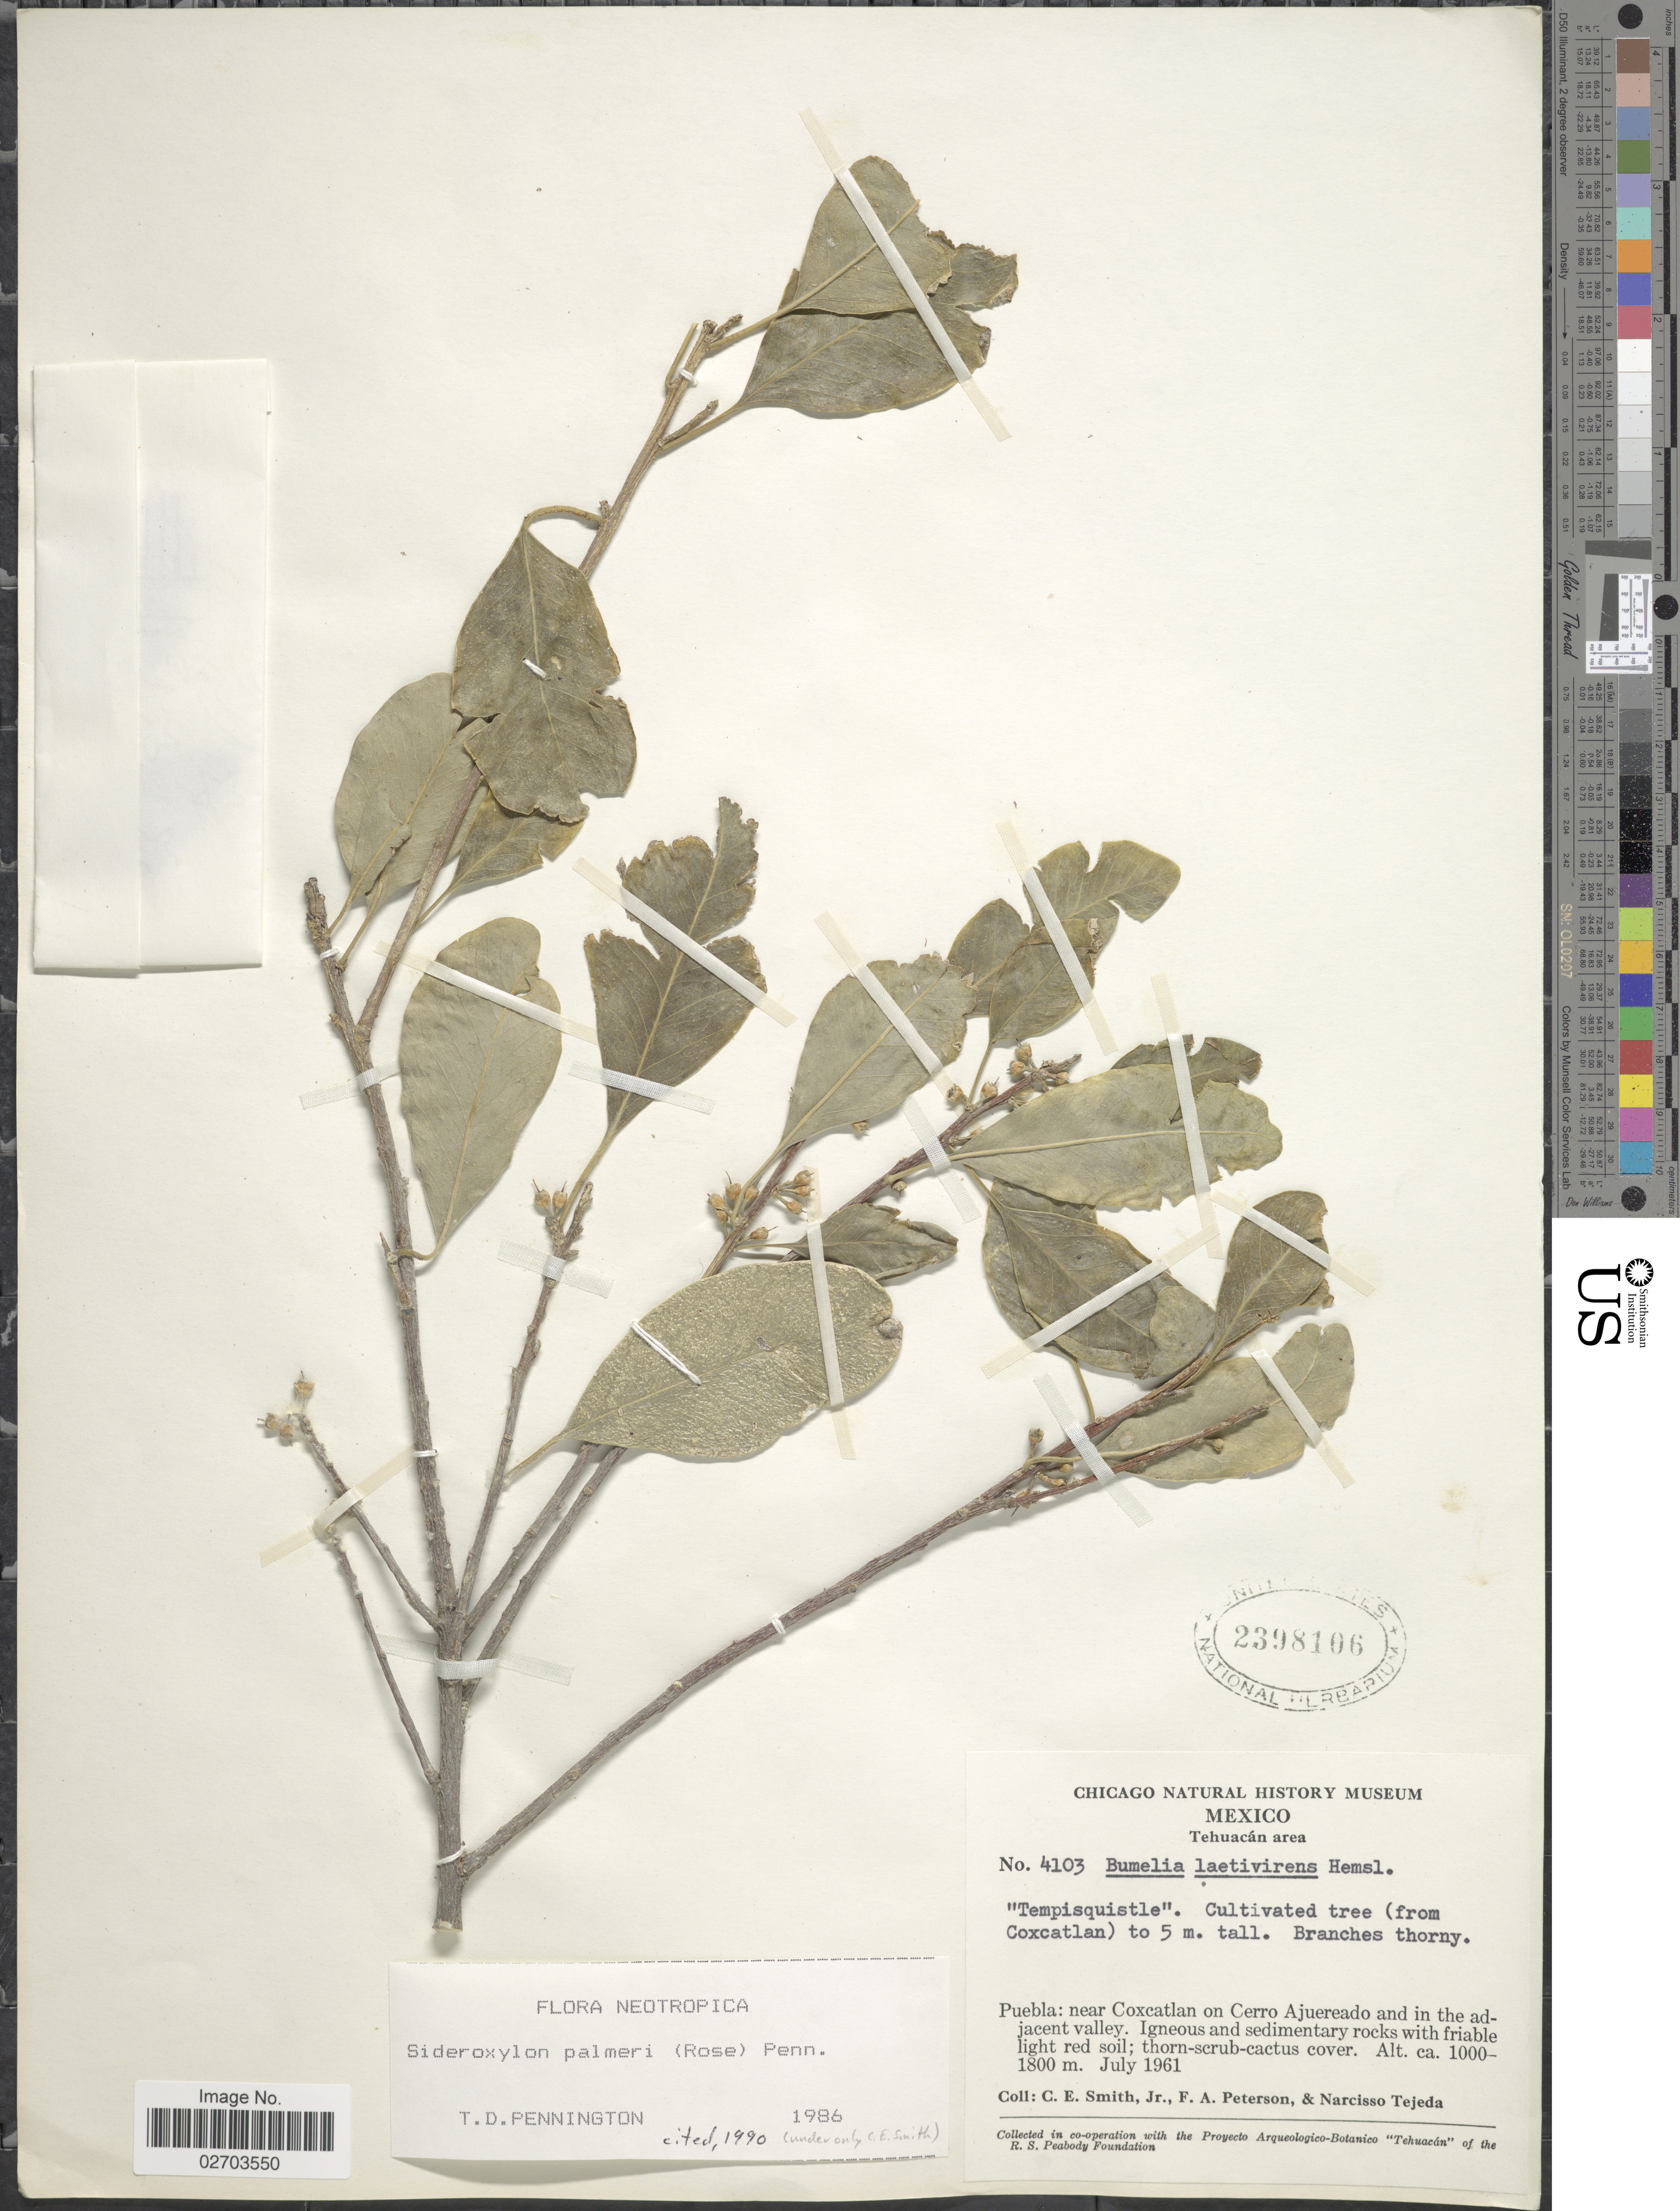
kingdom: Plantae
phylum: Tracheophyta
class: Magnoliopsida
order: Ericales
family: Sapotaceae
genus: Sideroxylon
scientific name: Sideroxylon palmeri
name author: (Rose) T.D. Penn.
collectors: C. E. Smith Jr., F. A. Peterson & N. Tejeda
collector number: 4103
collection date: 1961-07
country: Mexico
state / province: Puebla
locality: Tehuacan area, near Coxcatlan on Cerro Ajuereado and in the adjacent valley.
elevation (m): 1000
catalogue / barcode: US 2398106